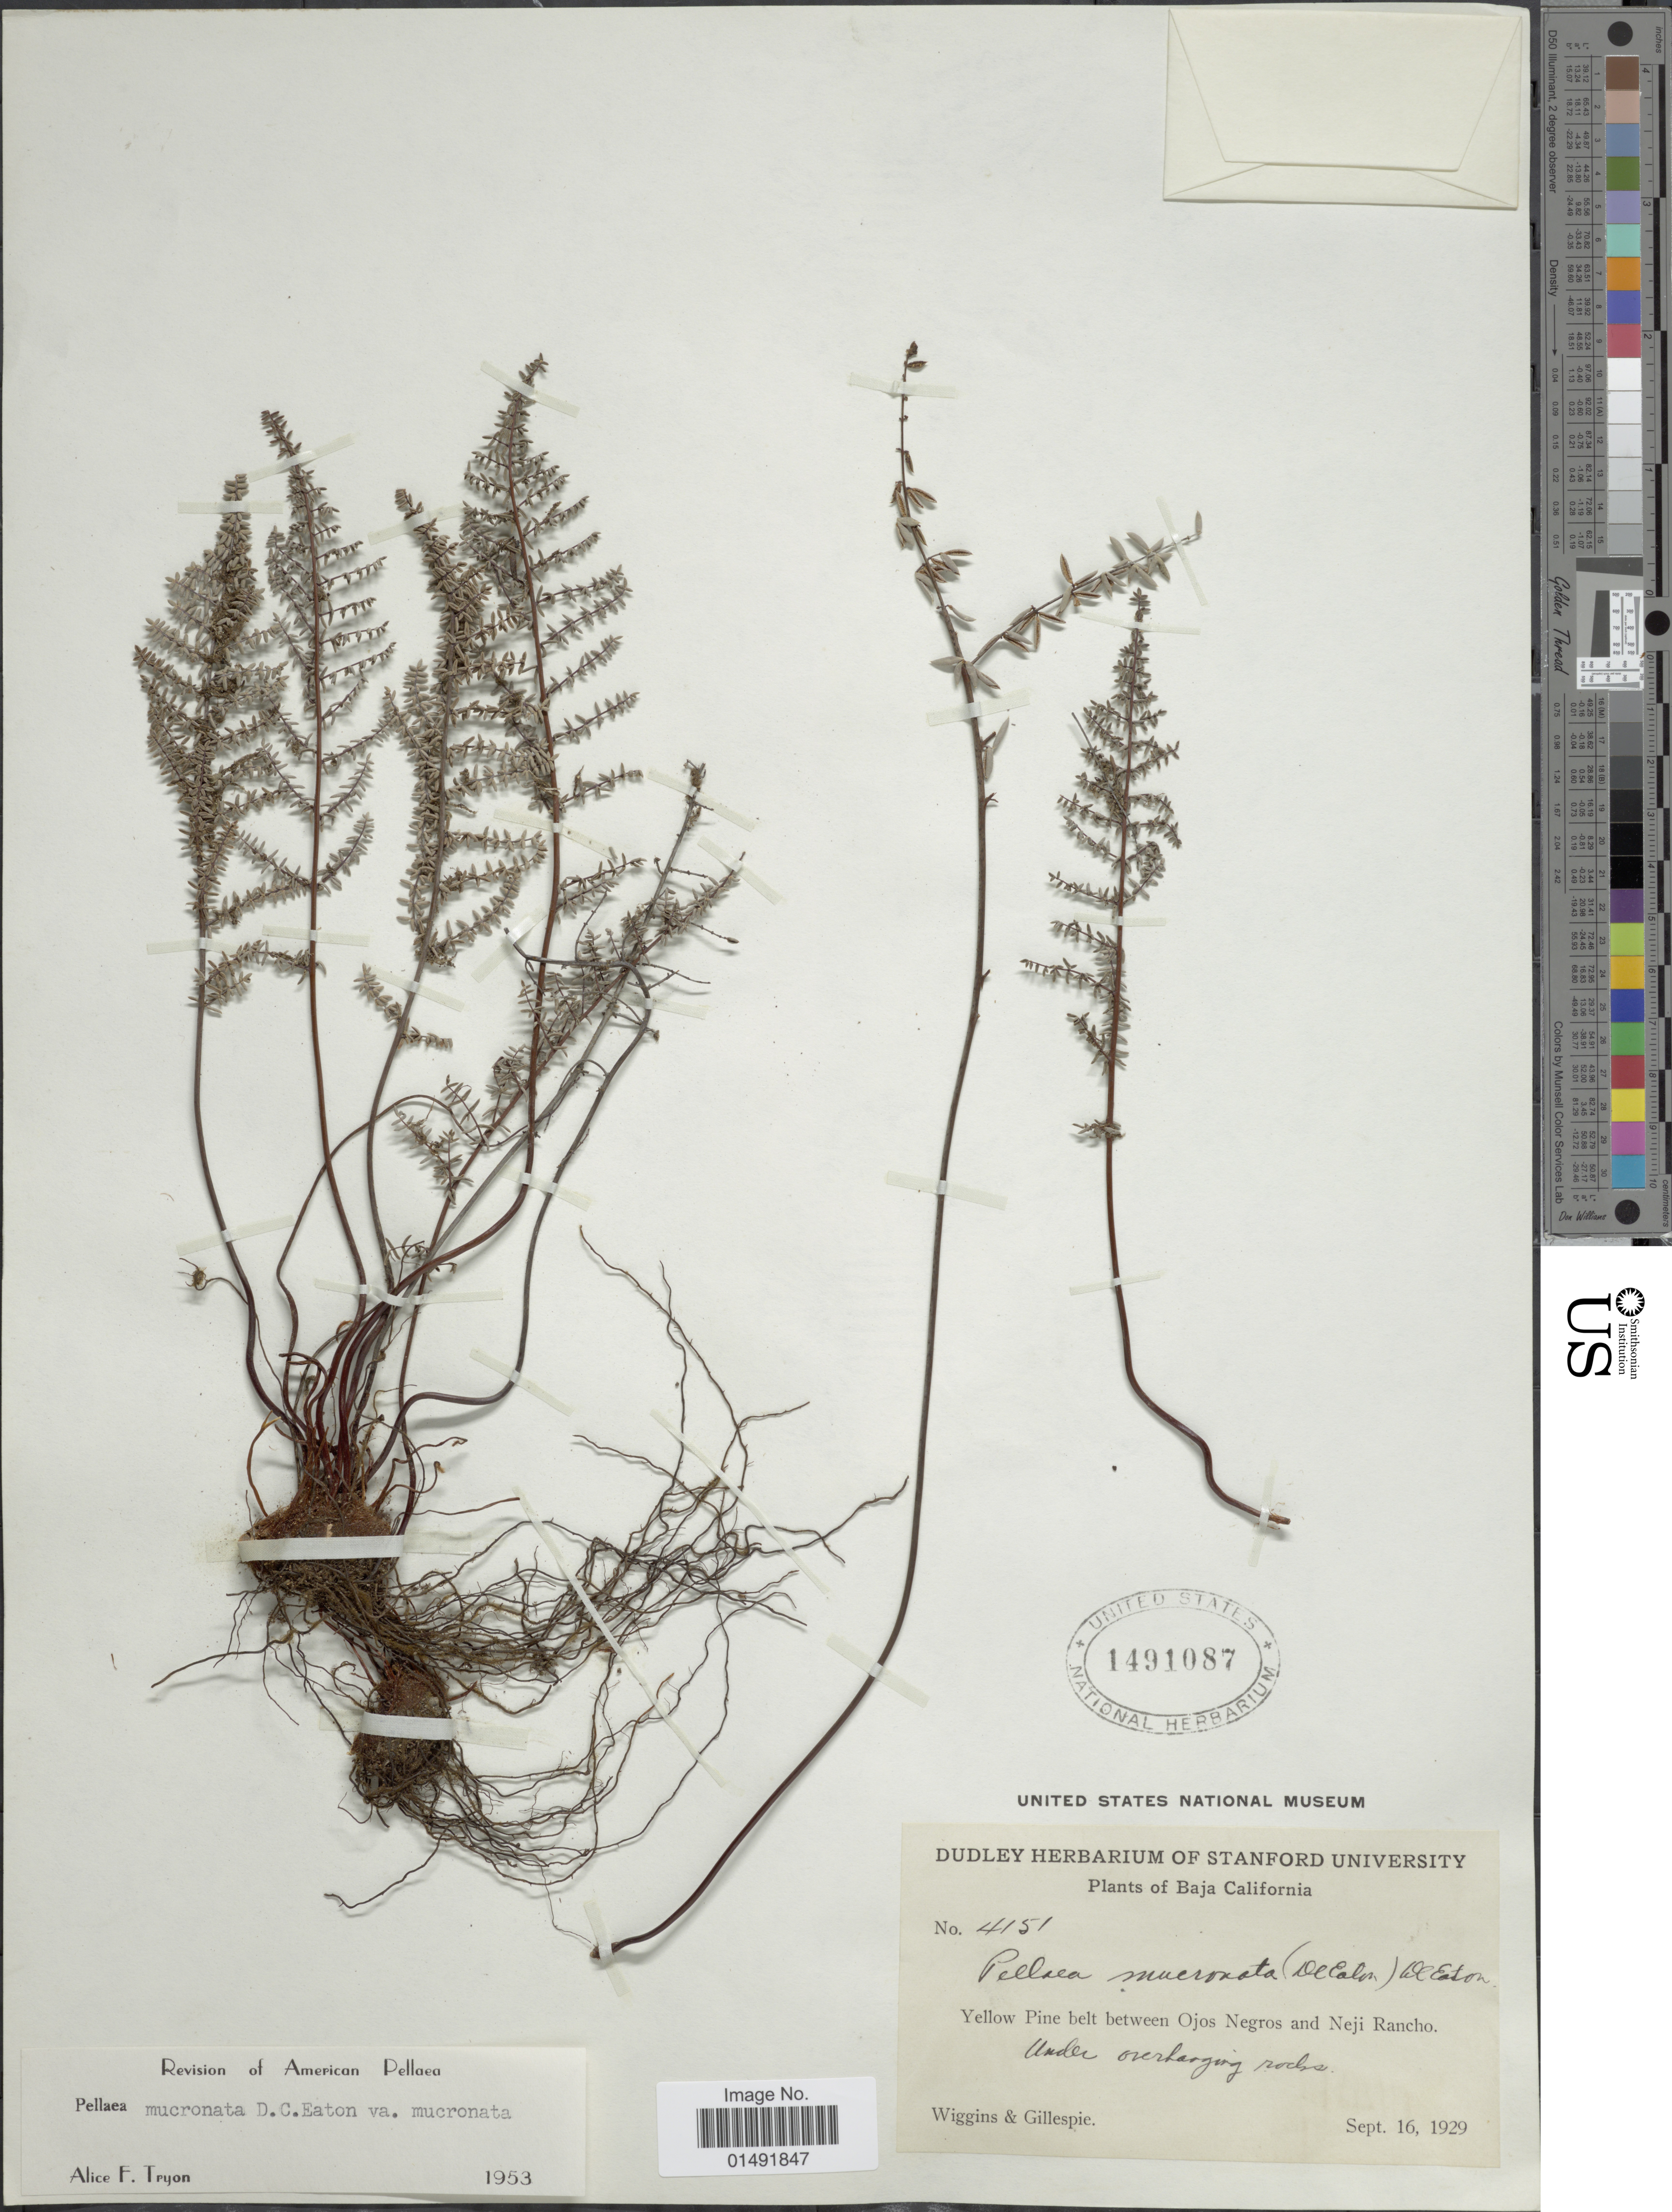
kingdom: Plantae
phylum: Tracheophyta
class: Polypodiopsida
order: Polypodiales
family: Pteridaceae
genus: Pellaea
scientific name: Pellaea mucronata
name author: (D.C. Eaton) D.C. Eaton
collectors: -- Wiggins & -- Gillespie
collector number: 4151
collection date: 1929-09-16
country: Mexico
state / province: Baja California Norte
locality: Yellow Pine belt between Ojos Negros and Neji Rancho, Under overhanging rocks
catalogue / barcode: US 1491087